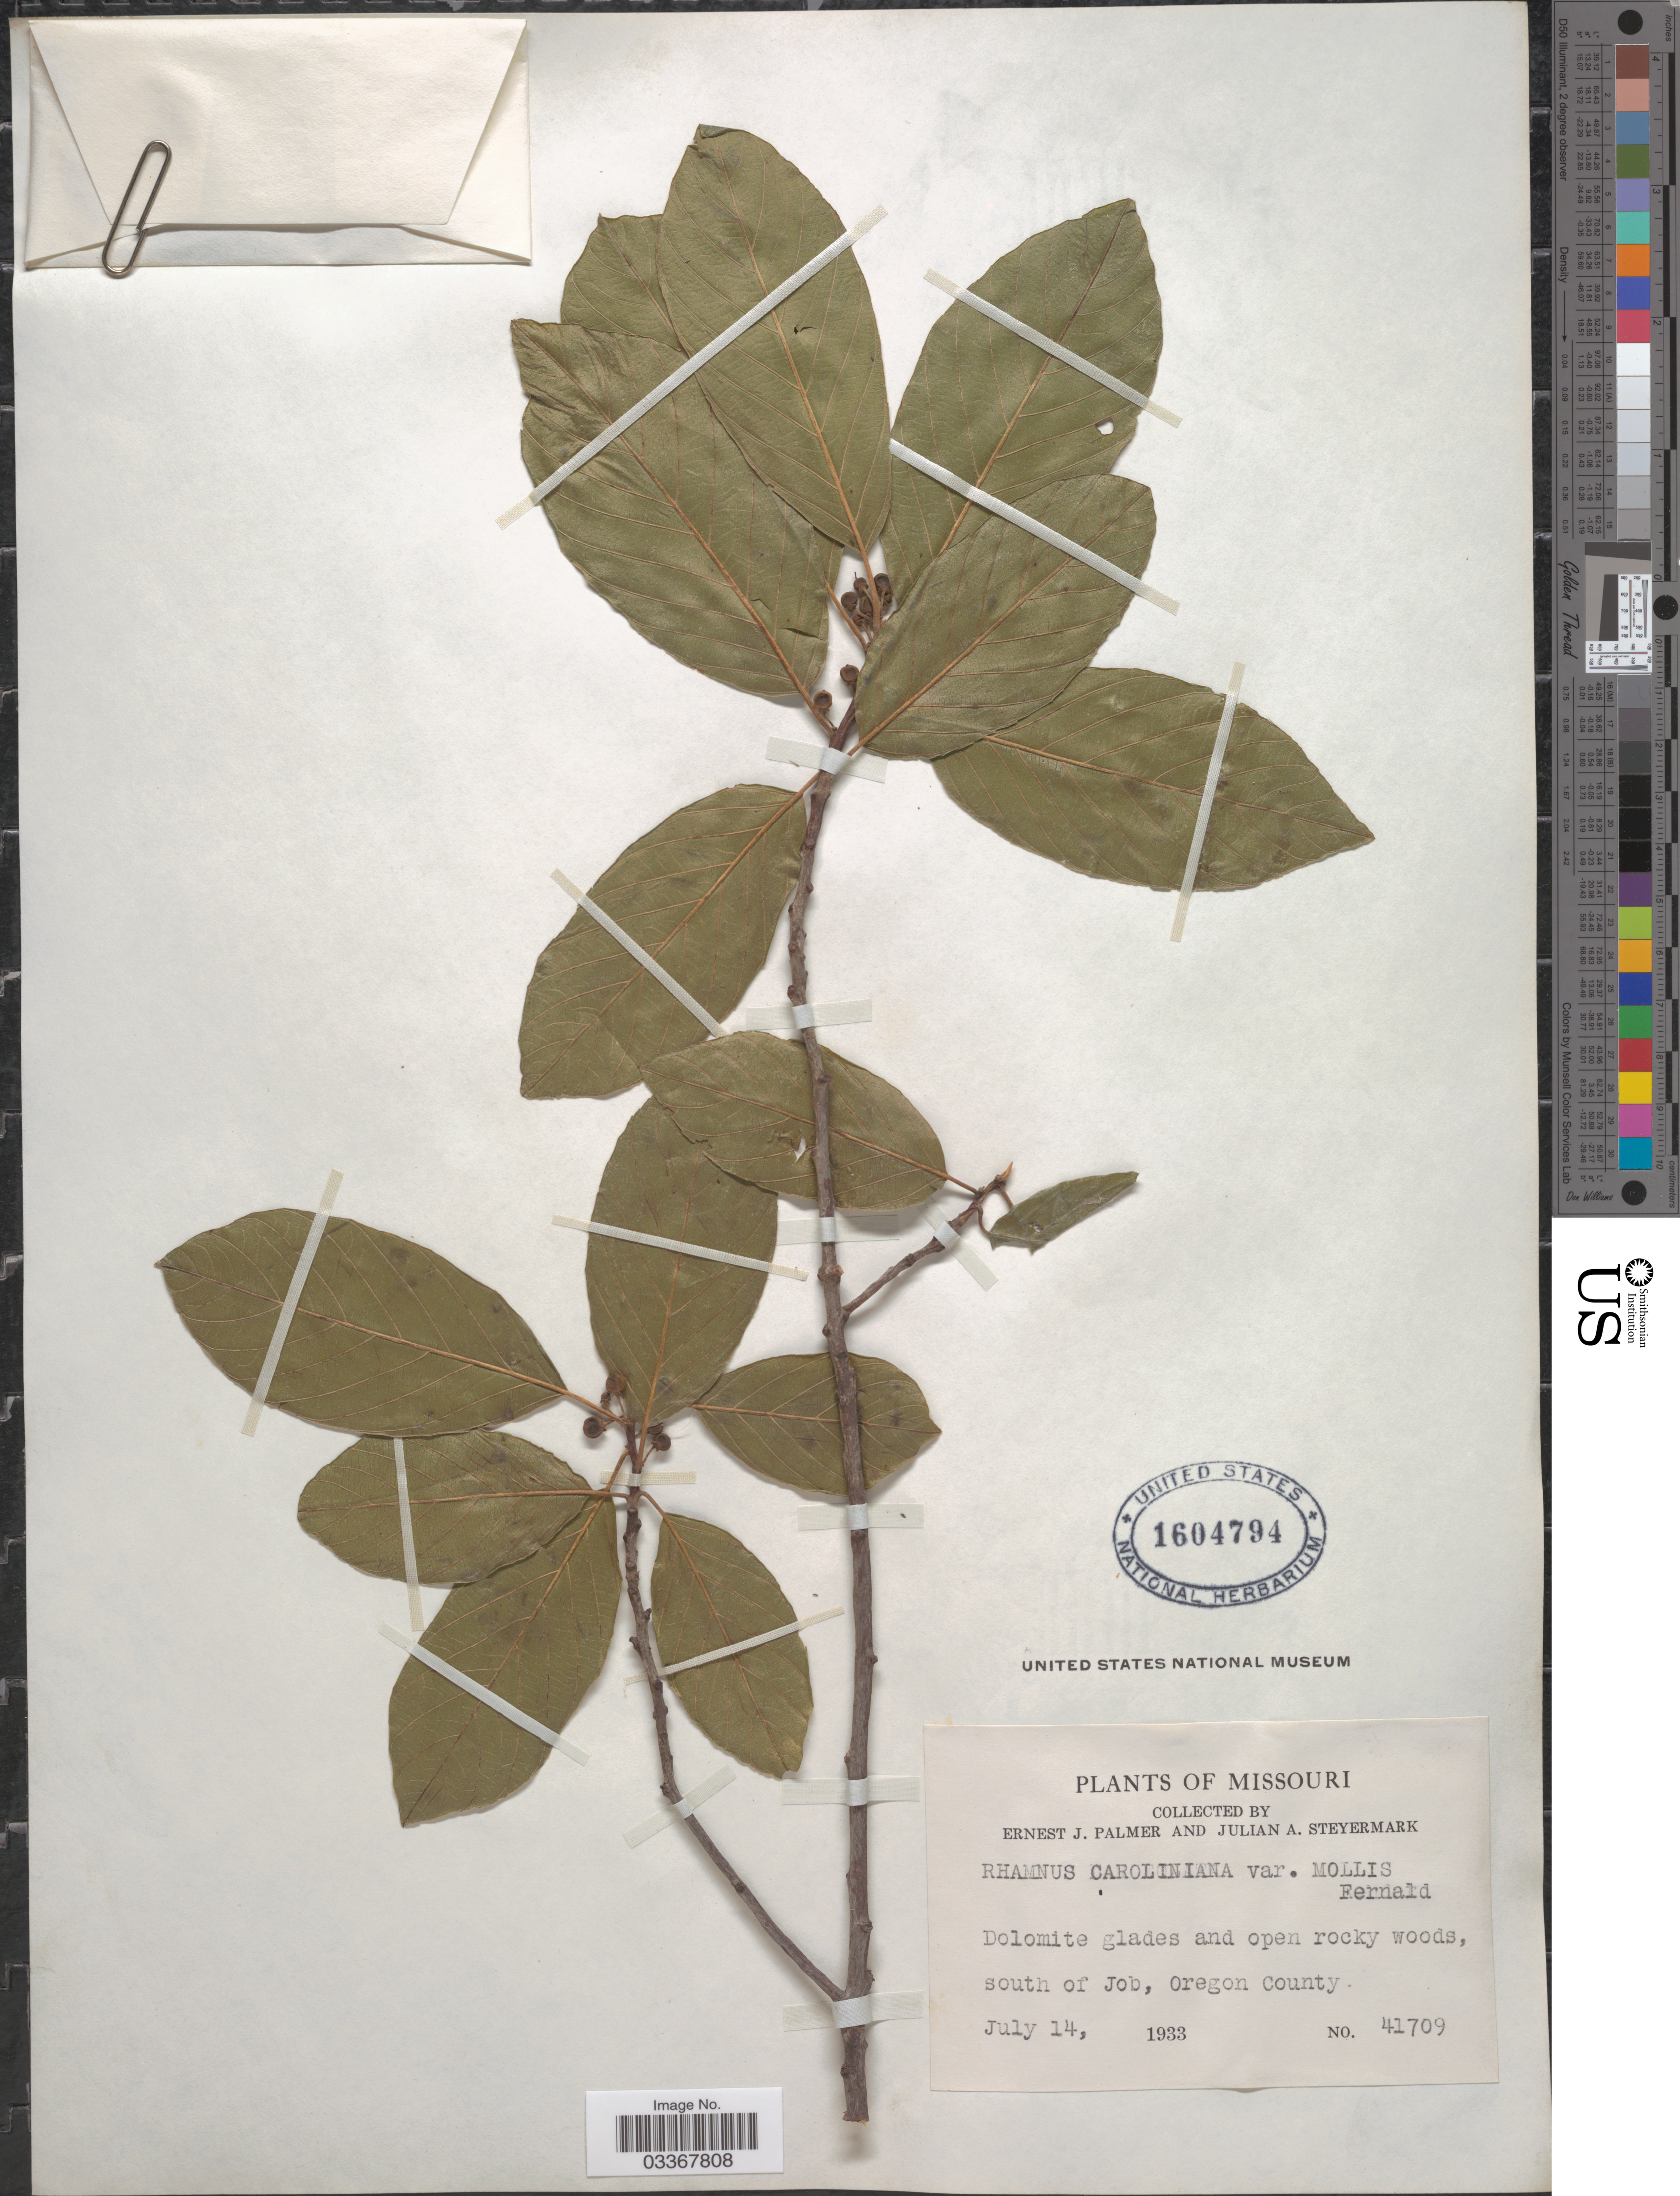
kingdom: Plantae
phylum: Tracheophyta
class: Magnoliopsida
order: Rosales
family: Rhamnaceae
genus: Frangula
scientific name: Frangula caroliniana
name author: (Walter) A. Gray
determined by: Strong, Mark T., (BOT), Smithsonian Institution - National Museum of Natural History (UNITED STATES)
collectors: E. J. Palmer & J. Steyermark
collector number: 41709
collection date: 1933-07-14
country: United States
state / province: Missouri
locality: Dolomite glades and open rocky woods, south of Job, Oregon County.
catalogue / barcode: US 1604794